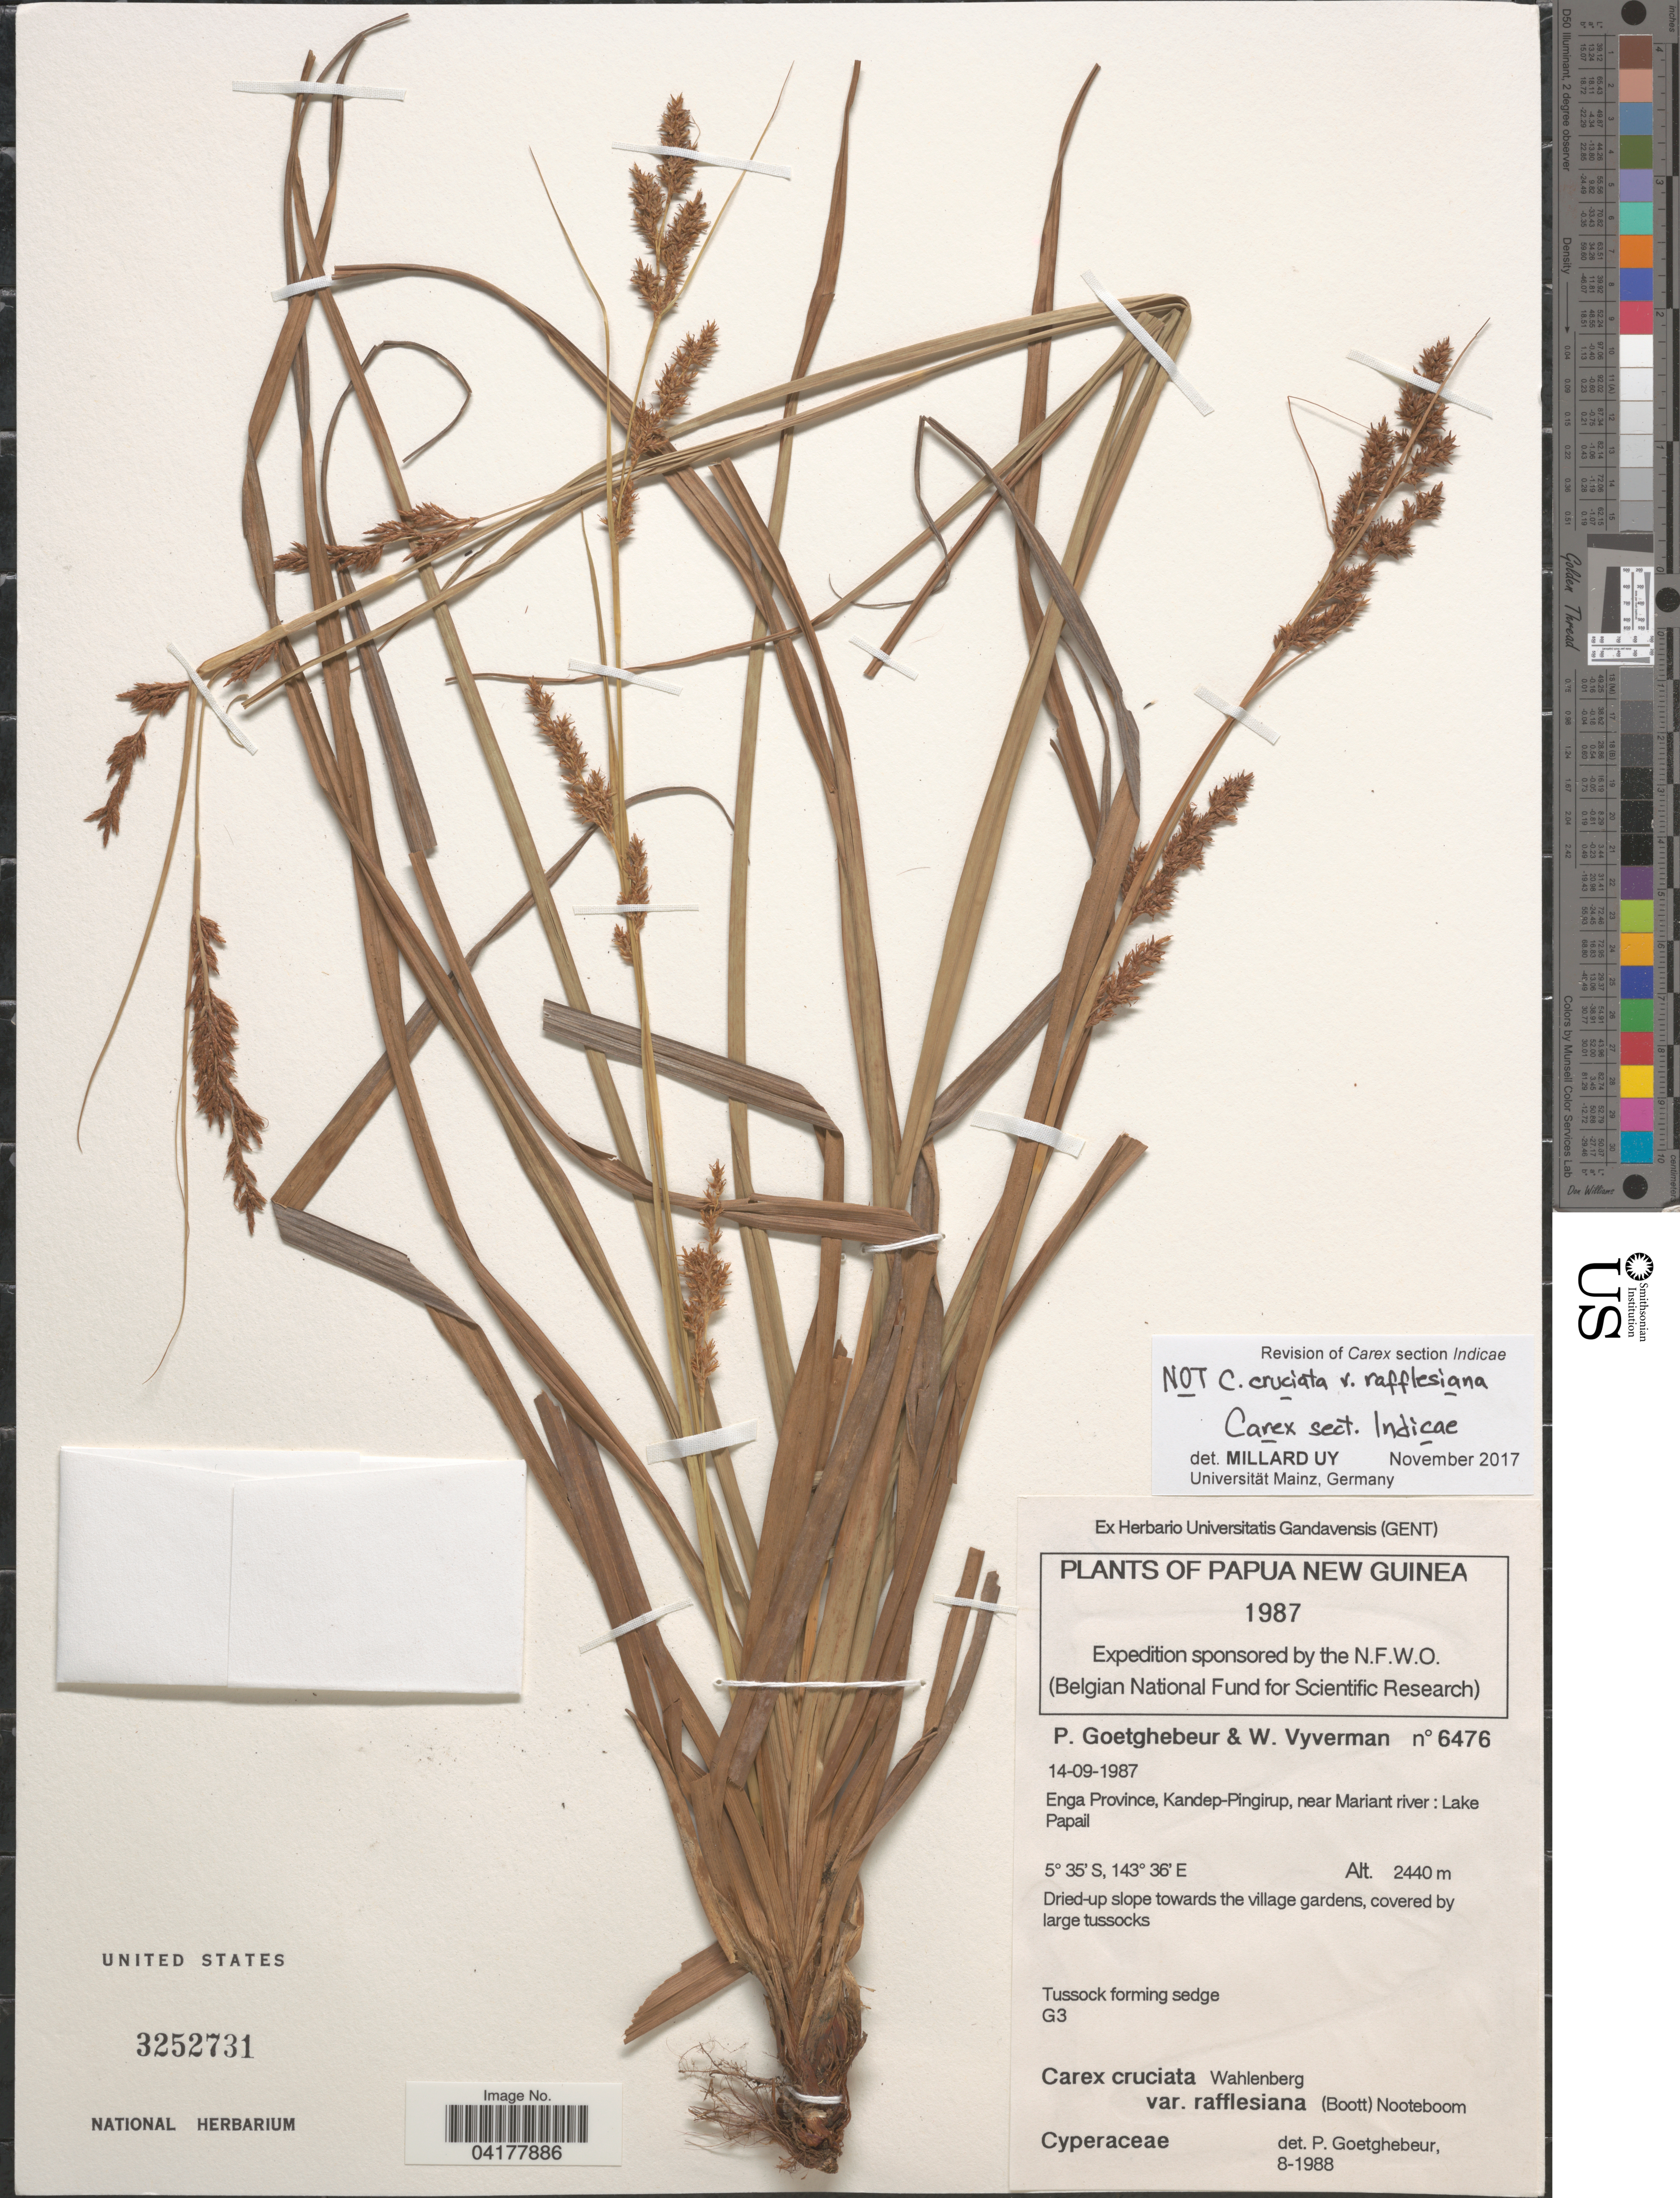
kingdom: Plantae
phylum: Tracheophyta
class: Liliopsida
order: Poales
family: Cyperaceae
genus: Carex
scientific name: Carex sp.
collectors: P. Goetghebeur & W. Vyverman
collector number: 6476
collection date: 1987-09-14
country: Papua New Guinea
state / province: Enga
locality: Kandep-Pingirup, near Mariant river : Lake Papail.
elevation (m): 2440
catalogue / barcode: US 3252731